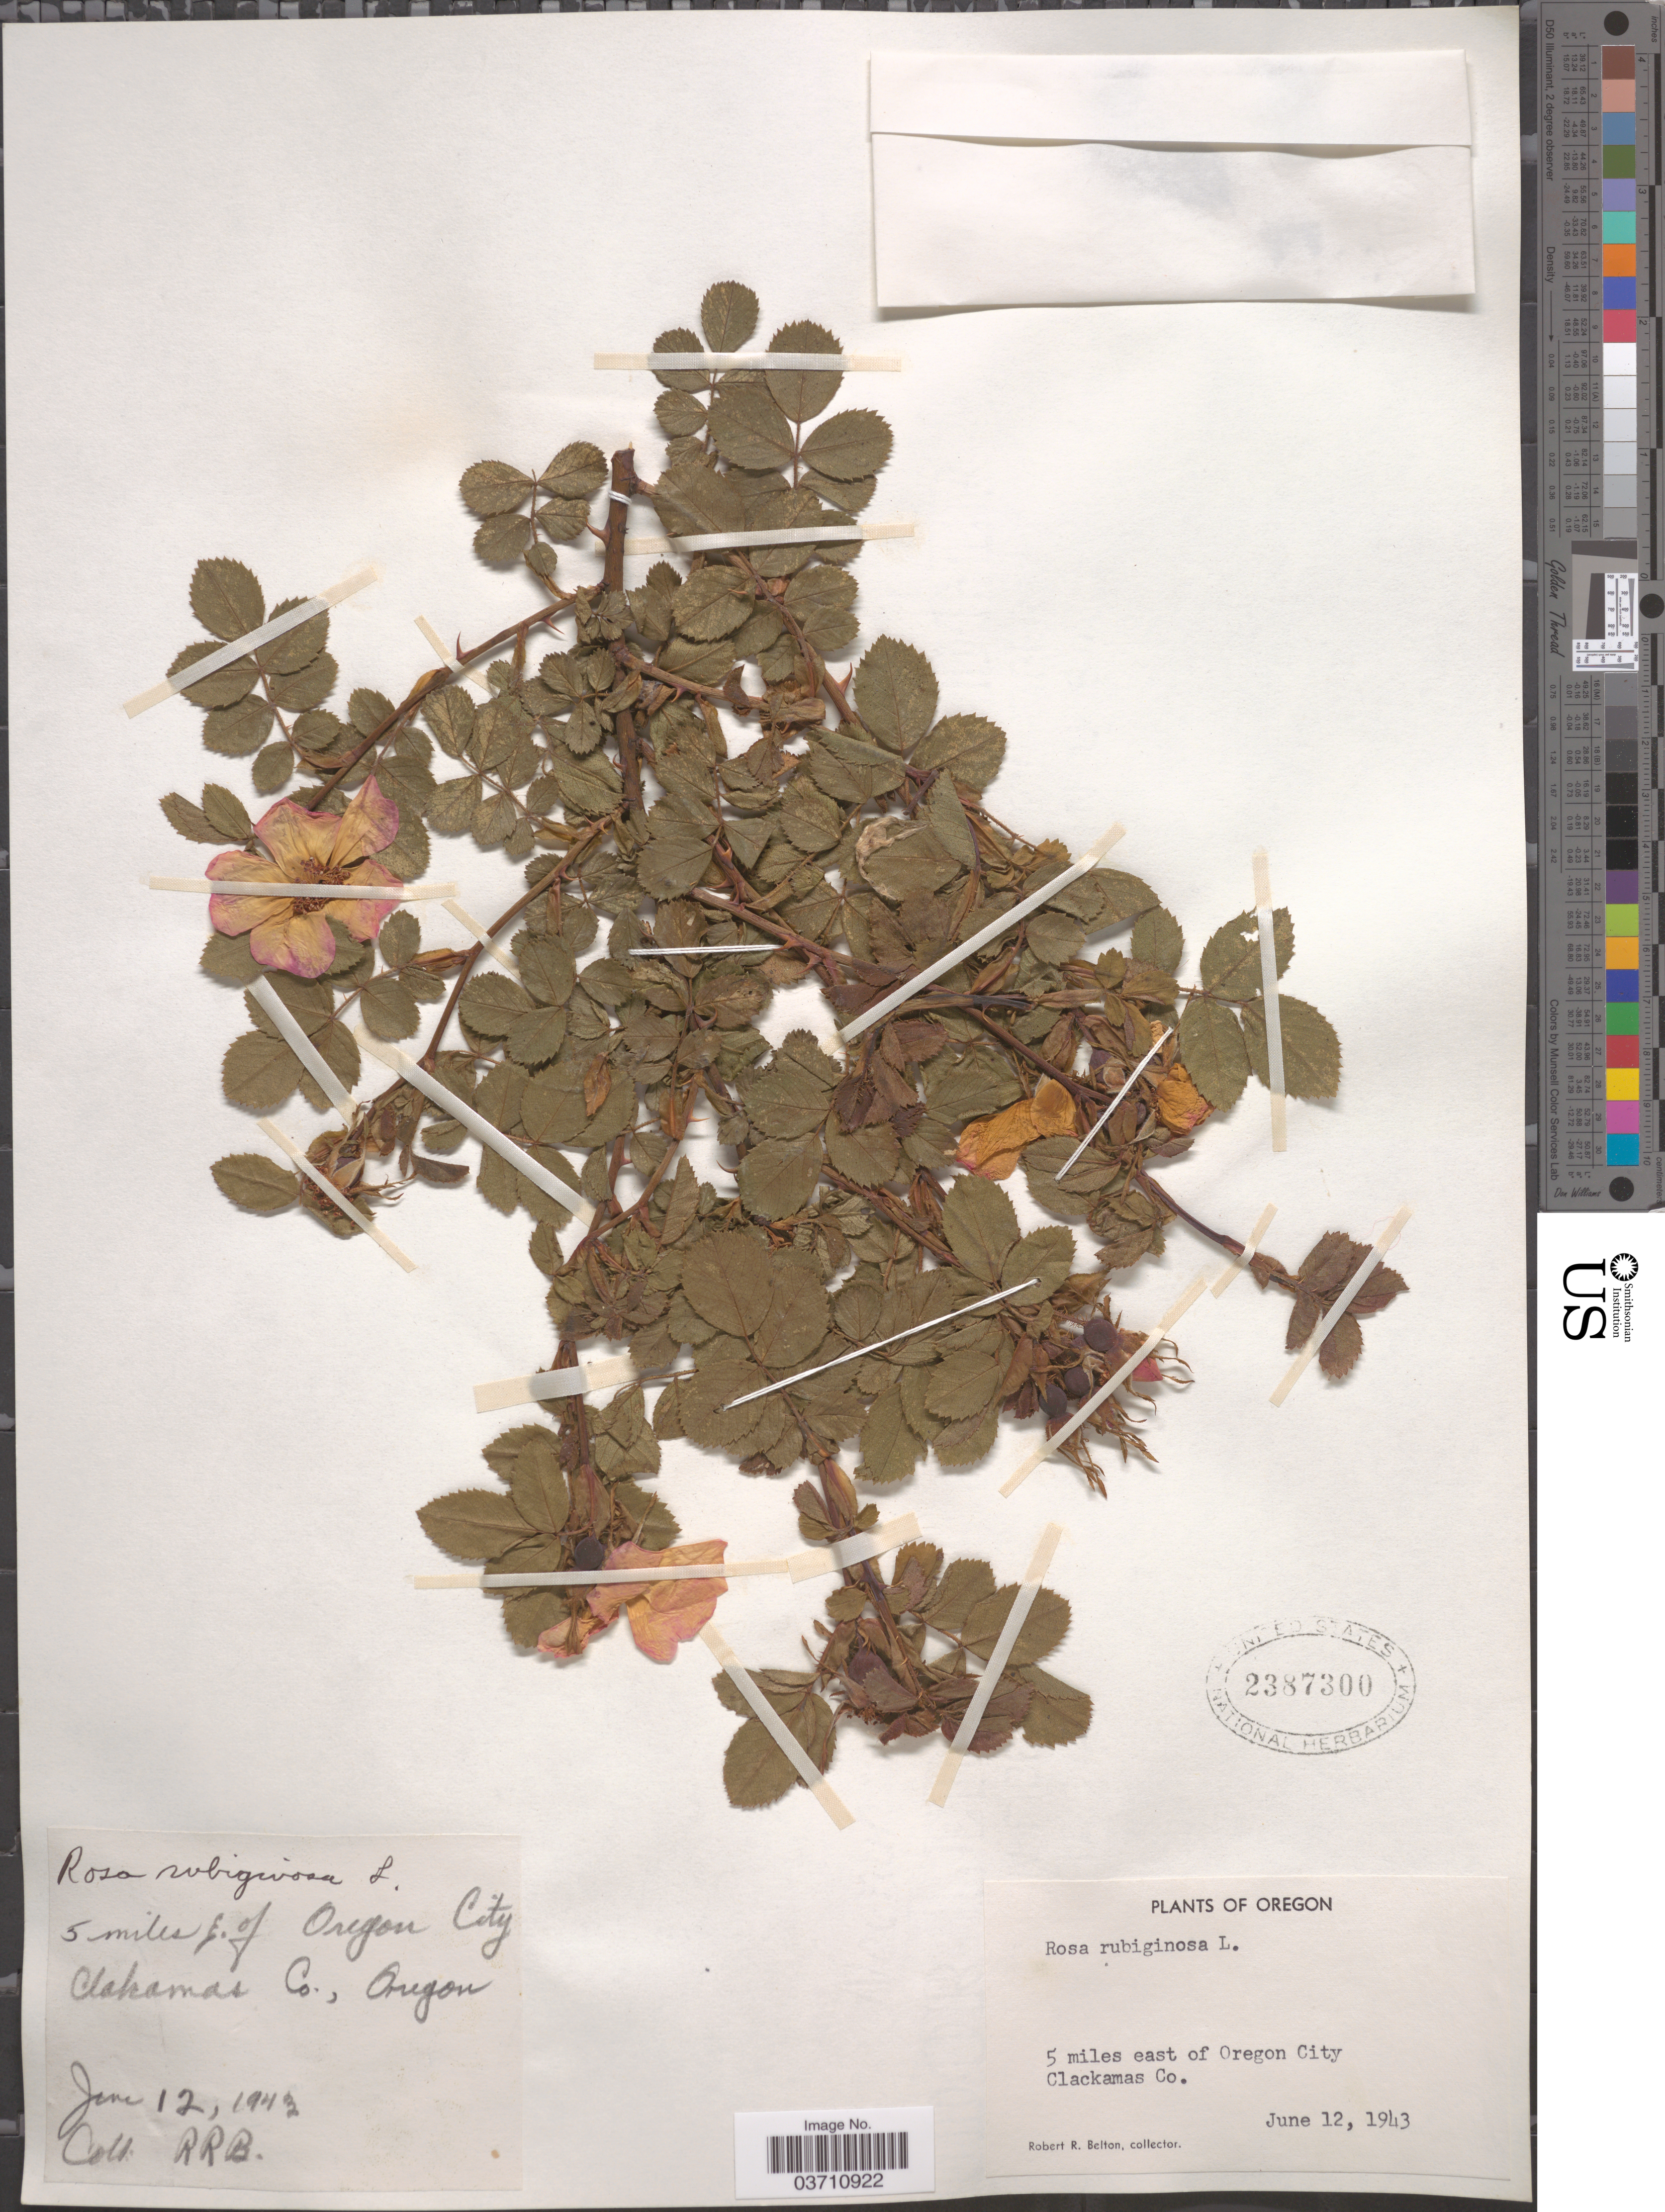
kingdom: Plantae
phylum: Tracheophyta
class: Magnoliopsida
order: Rosales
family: Rosaceae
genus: Rosa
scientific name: Rosa eglanteria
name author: L.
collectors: R. Belton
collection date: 1943-06-12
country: United States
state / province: Oregon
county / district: Clackamas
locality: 5 miles E. of Oregon City. Clackamas Co.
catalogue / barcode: US 2387300